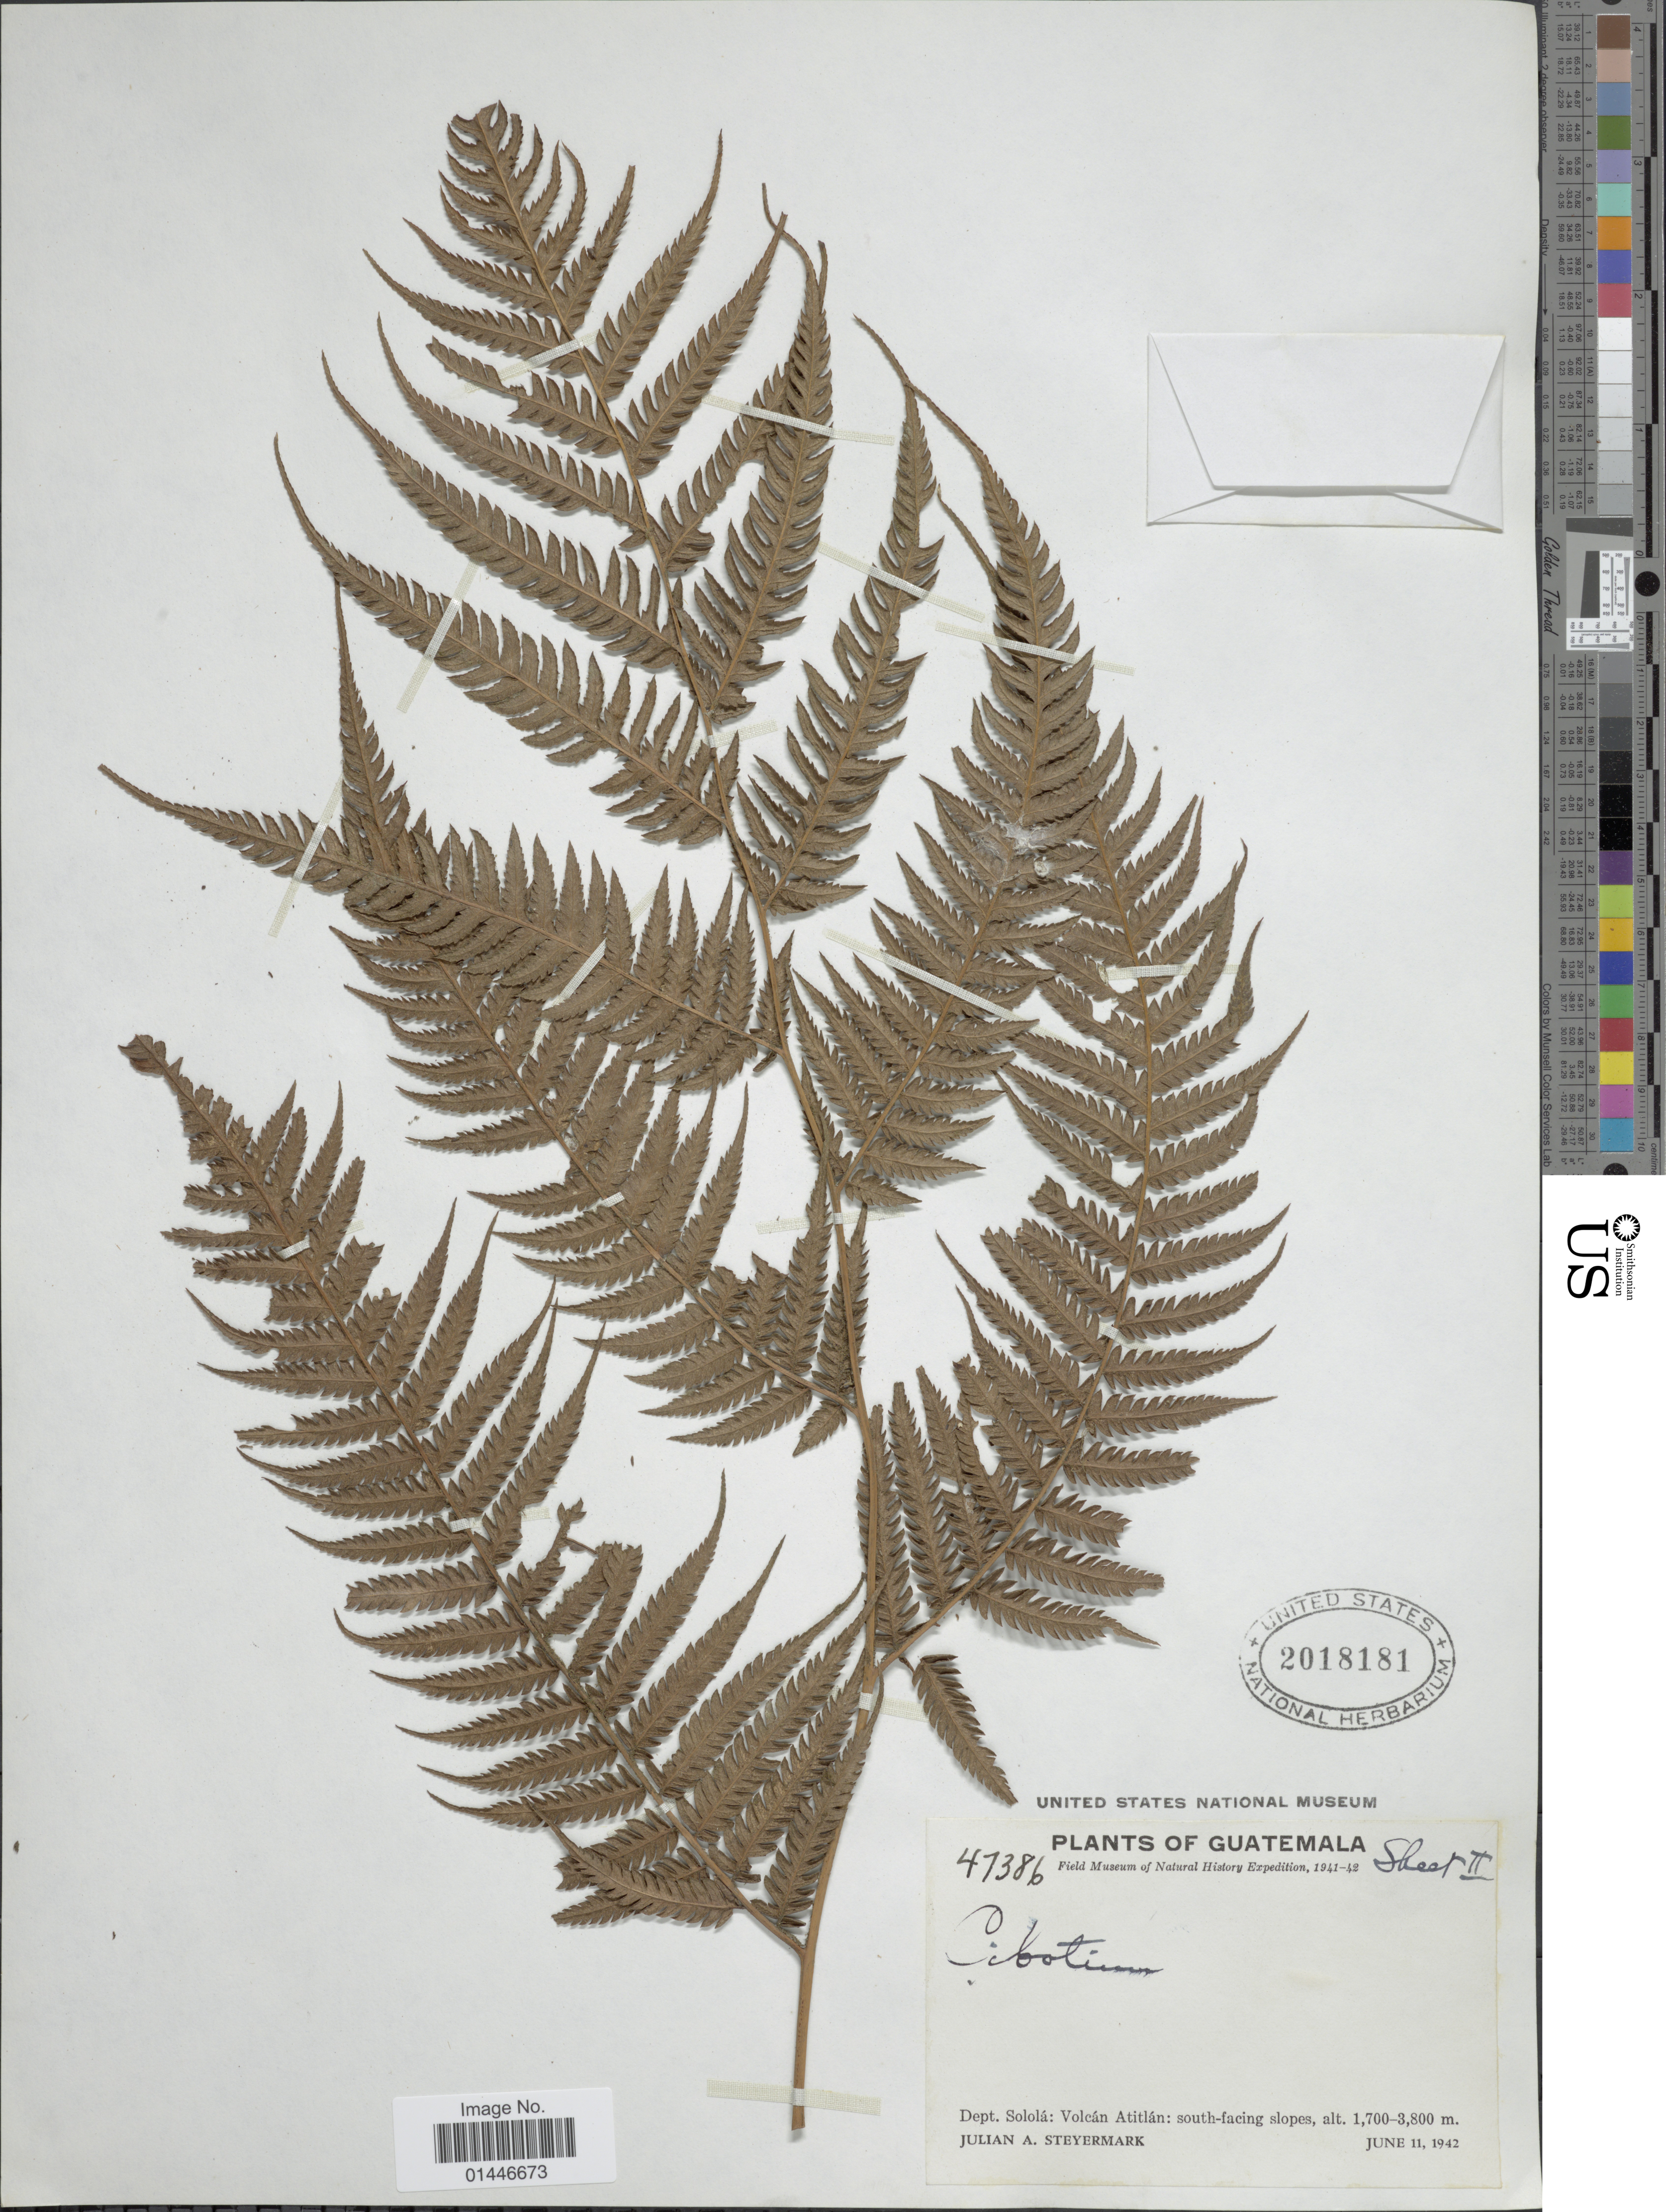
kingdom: Plantae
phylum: Tracheophyta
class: Polypodiopsida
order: Cyatheales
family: Dicksoniaceae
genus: Dicksonia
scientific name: Dicksonia gigantea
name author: H. Karst.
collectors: J. Steyermark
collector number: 47386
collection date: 1942-06-11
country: Guatemala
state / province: Sololá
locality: Volcan Atitlan: south-facing slopes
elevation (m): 1700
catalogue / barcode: US 2018181